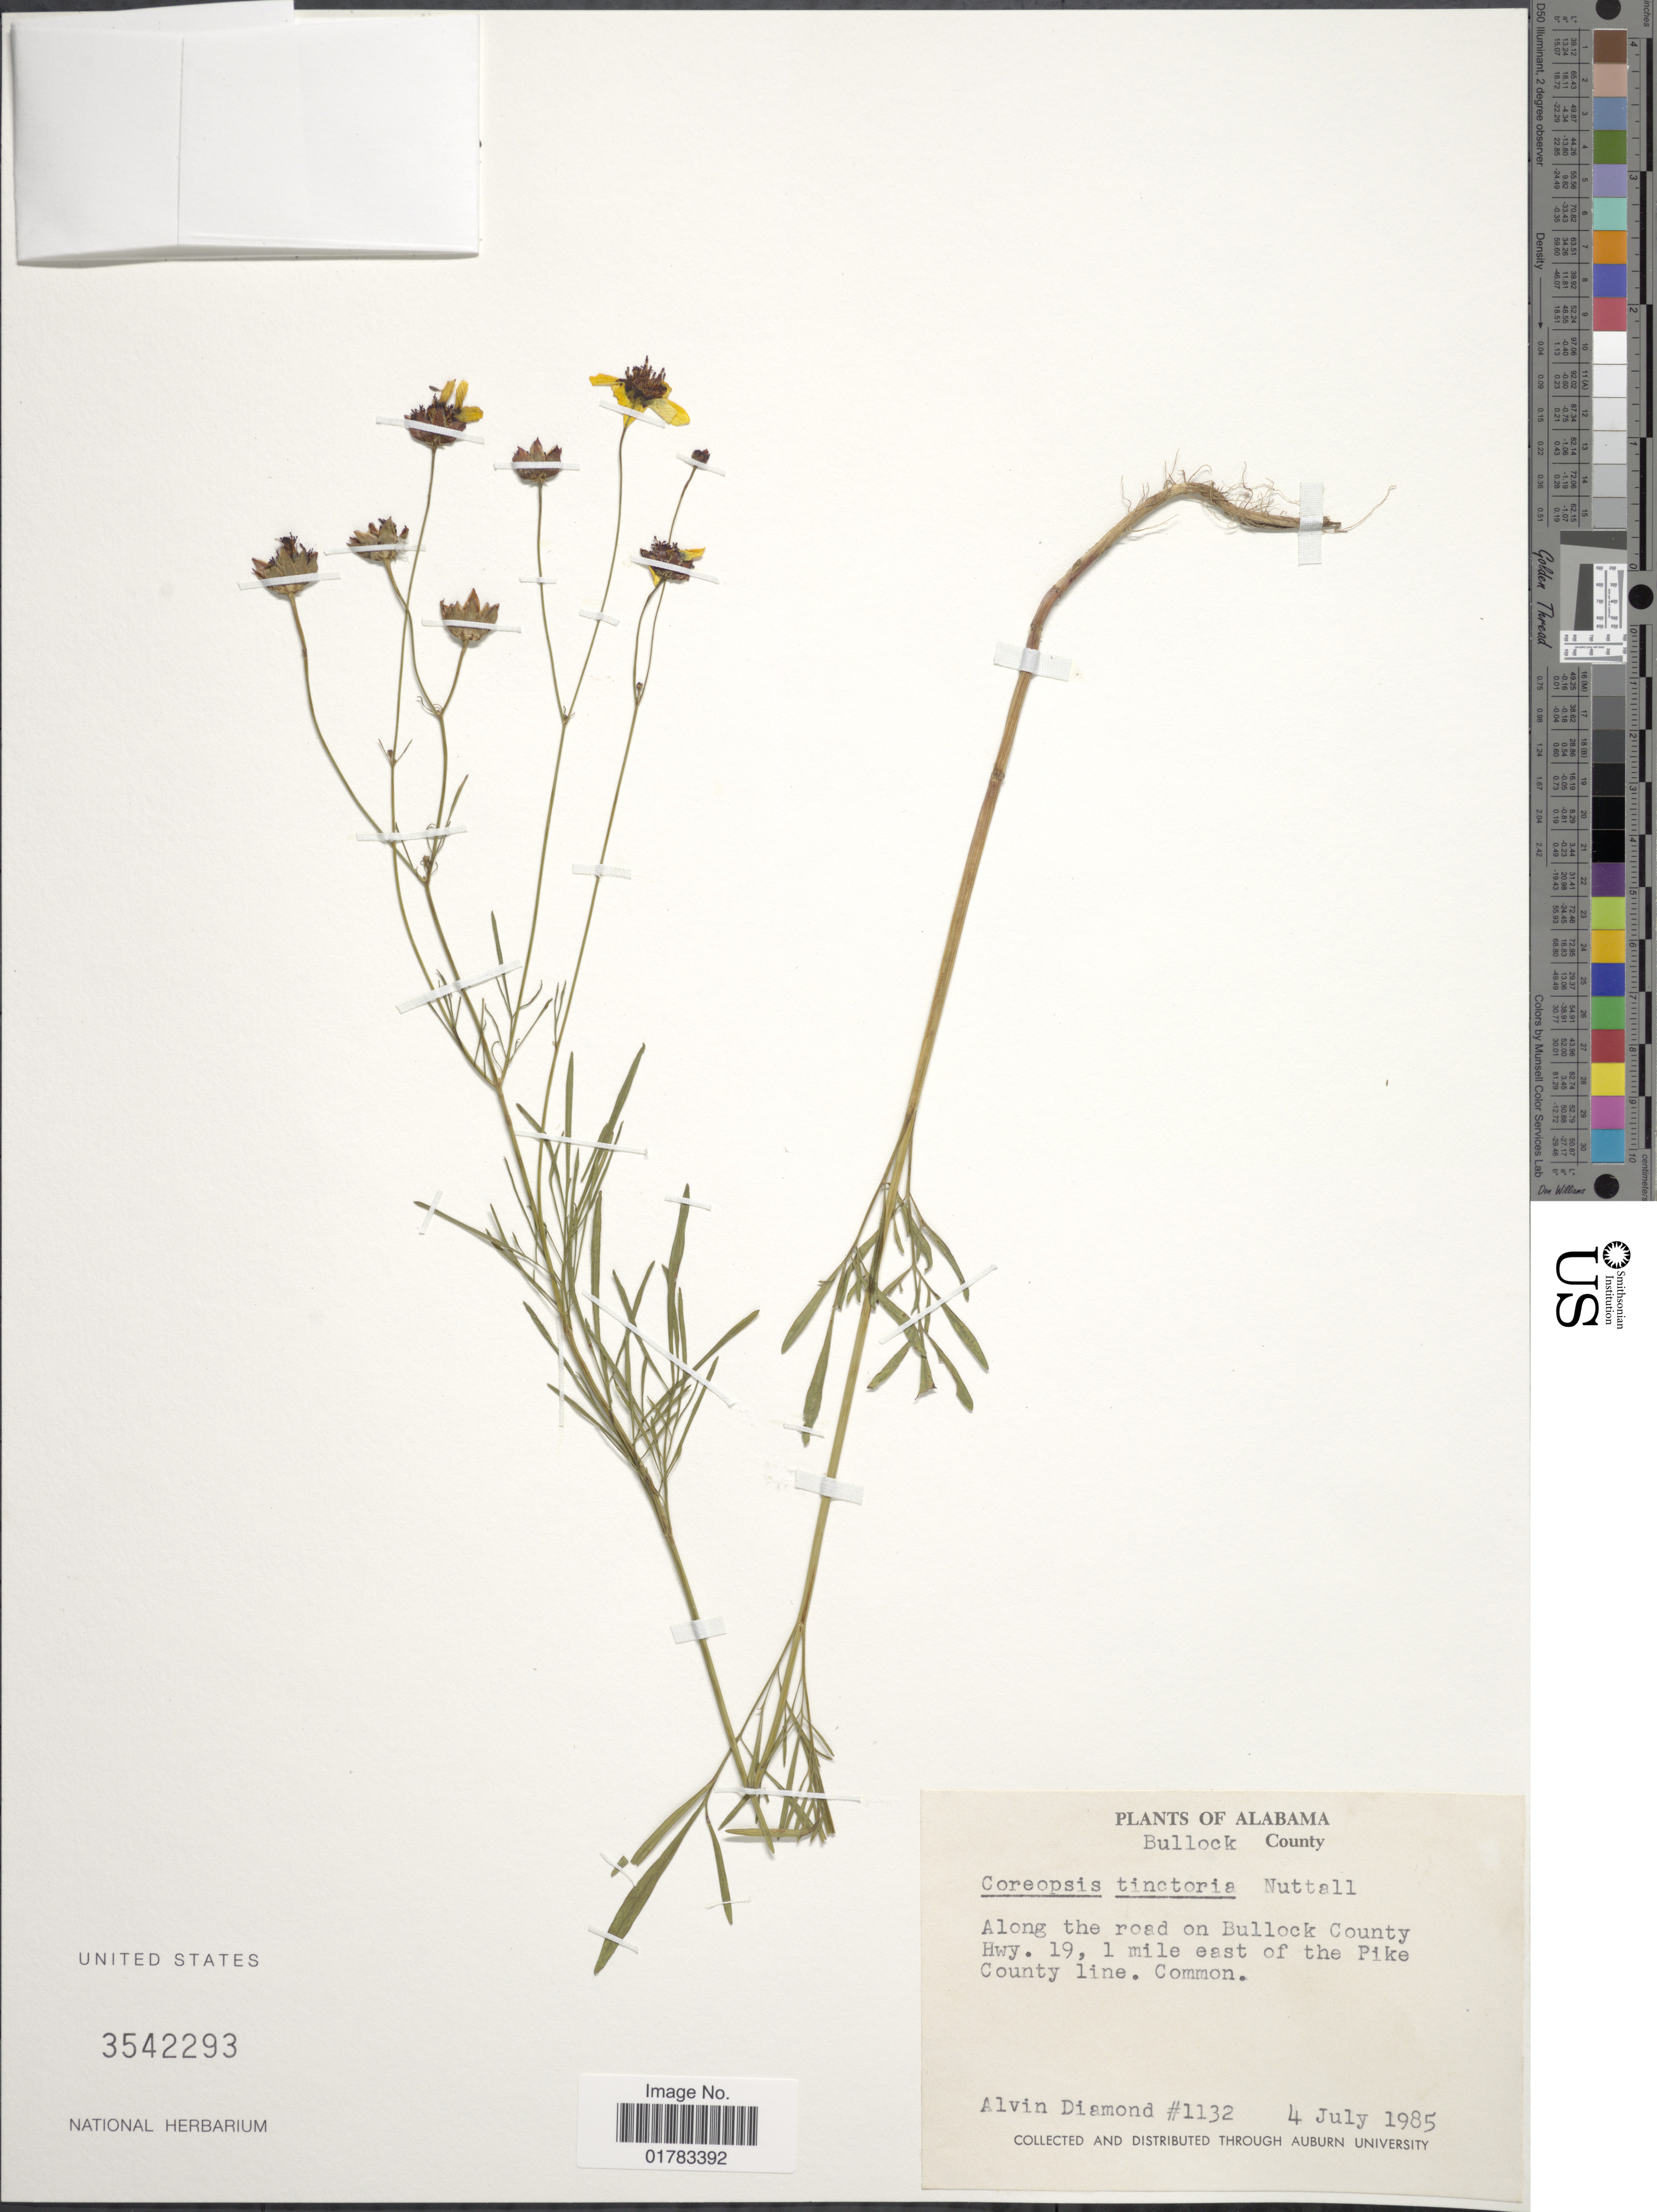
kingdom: Plantae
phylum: Tracheophyta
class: Magnoliopsida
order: Asterales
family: Asteraceae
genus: Coreopsis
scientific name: Coreopsis tinctoria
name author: Nutt.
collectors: A. Diamond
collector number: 1132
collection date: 1985-07-04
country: United States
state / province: Alabama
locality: Bullock County, along the road on Bullock County, Hwy. 19, 1 mile east of the Pike County line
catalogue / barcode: US 3542293